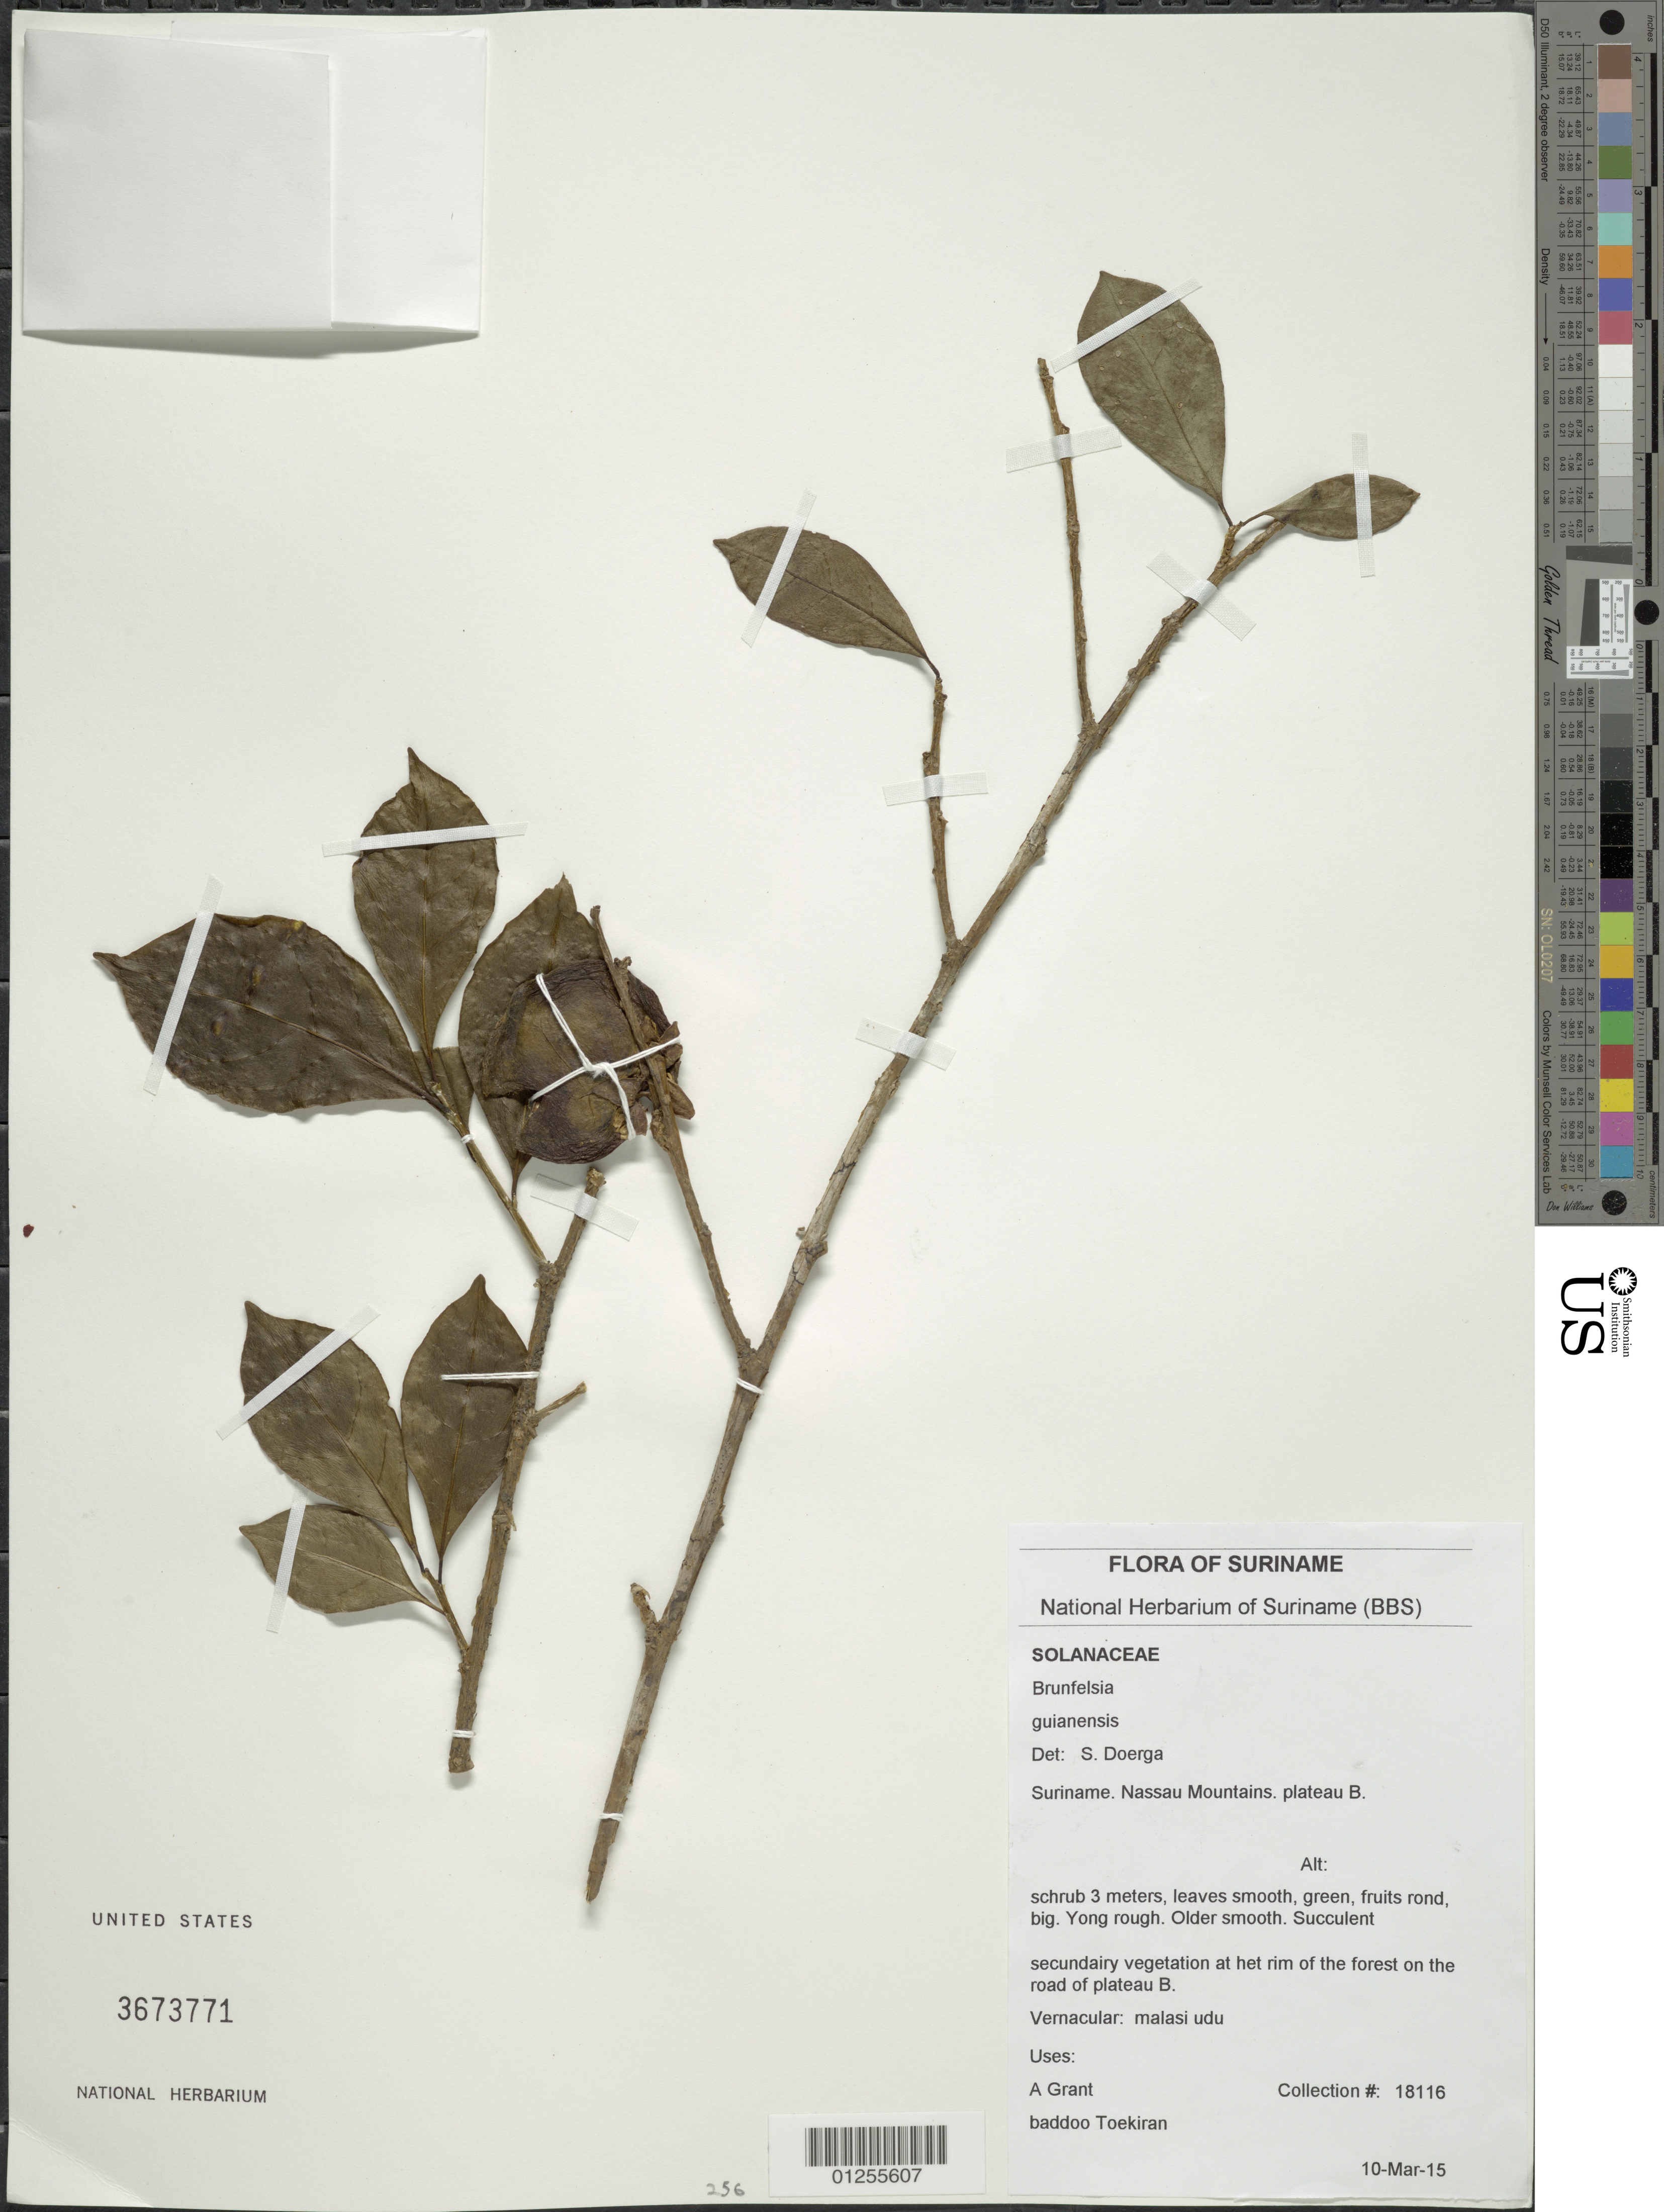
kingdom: Plantae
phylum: Tracheophyta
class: Magnoliopsida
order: Solanales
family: Solanaceae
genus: Brunfelsia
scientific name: Brunfelsia guianensis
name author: Benth.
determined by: Doerga, S.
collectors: A. Grant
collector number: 18116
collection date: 2010-03-15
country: Suriname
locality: Nassau Mountains, at the rim of the forest on the road of plateau B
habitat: Secondary vegetation at the rim of the forest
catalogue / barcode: US 3673771